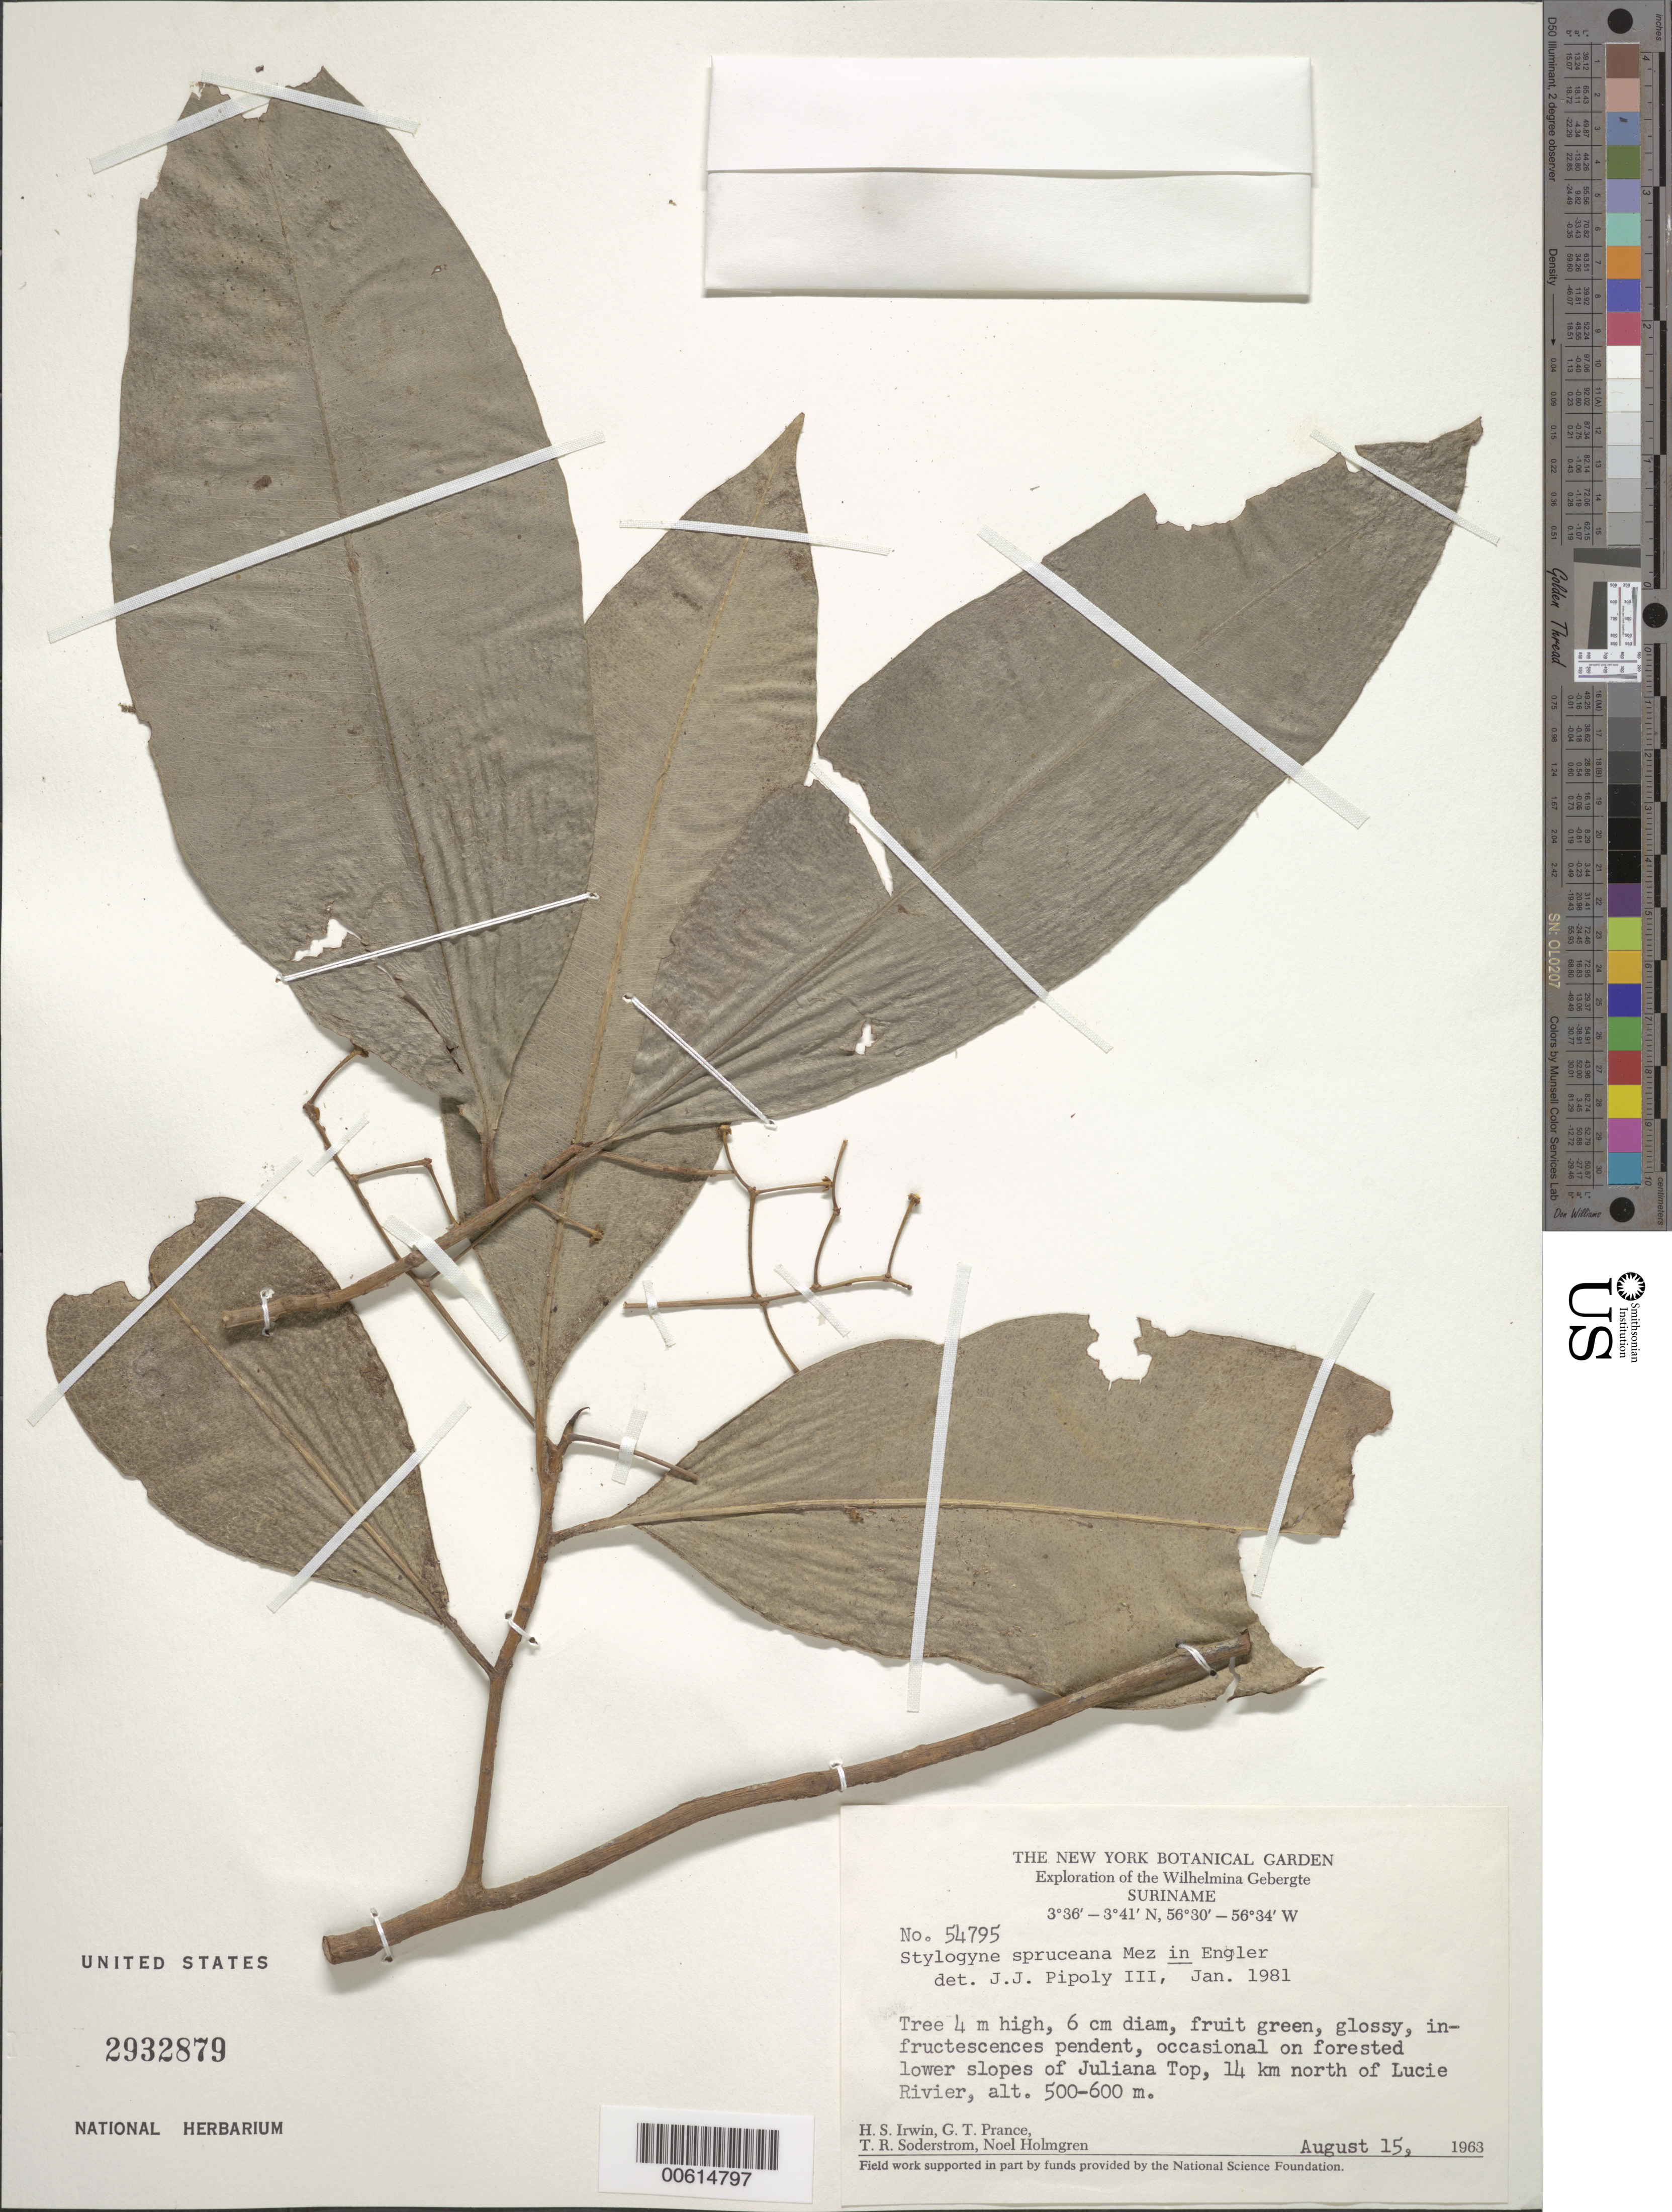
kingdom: Plantae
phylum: Tracheophyta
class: Magnoliopsida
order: Ericales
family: Primulaceae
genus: Stylogyne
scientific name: Stylogyne spruceana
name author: Mez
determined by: Pipoly, J. J., III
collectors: H. Irwin, G. T. Prance, T. R. Soderstrom & N. H. Holmgren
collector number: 54795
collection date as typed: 15-Aug-63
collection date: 1963-08-15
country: Suriname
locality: Juliana Top, 14 km N of Lucie R., Wilhelmina Gebergte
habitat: Forested lower slopes of Juliana Top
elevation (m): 500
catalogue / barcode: US 2932879